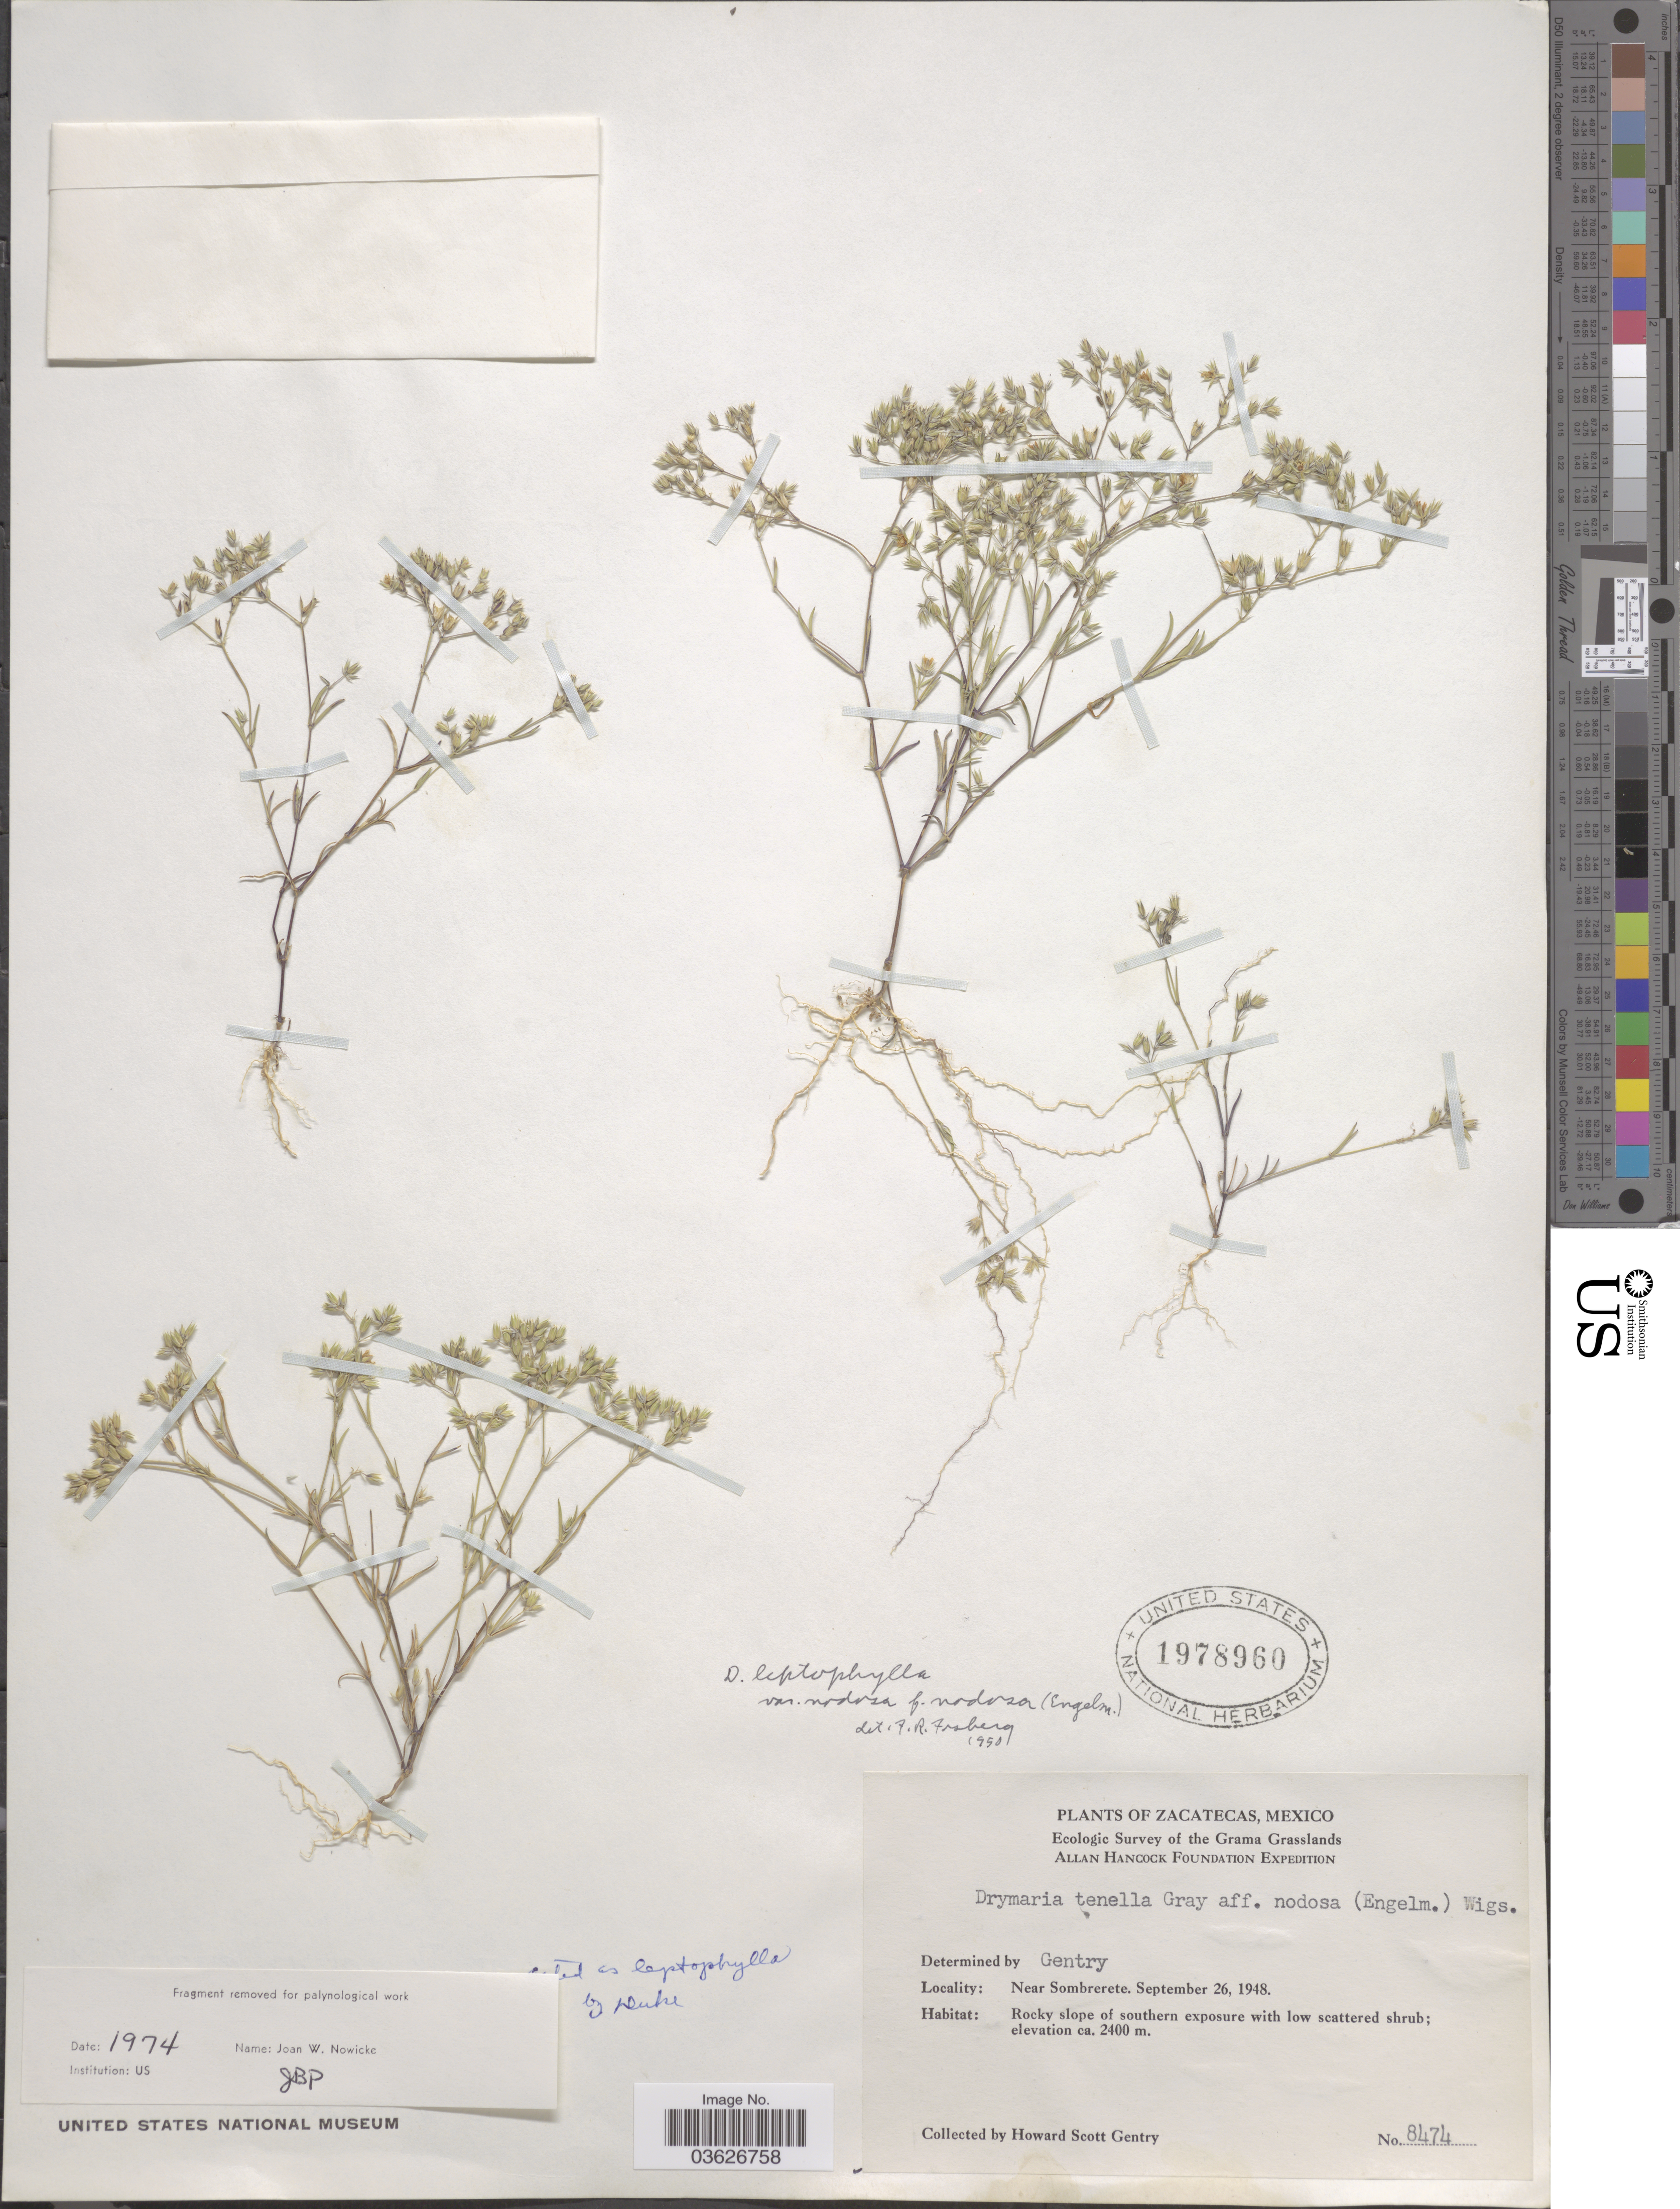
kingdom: Plantae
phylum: Tracheophyta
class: Magnoliopsida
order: Caryophyllales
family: Caryophyllaceae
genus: Drymaria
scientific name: Drymaria leptophylla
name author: (Cham.) Fenzl ex Rohrb.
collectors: H. S. Gentry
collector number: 8474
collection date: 1948-09-26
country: Mexico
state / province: Zacatecas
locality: Grama Grasslands. Near Sombrerete.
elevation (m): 2400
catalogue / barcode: US 1978960